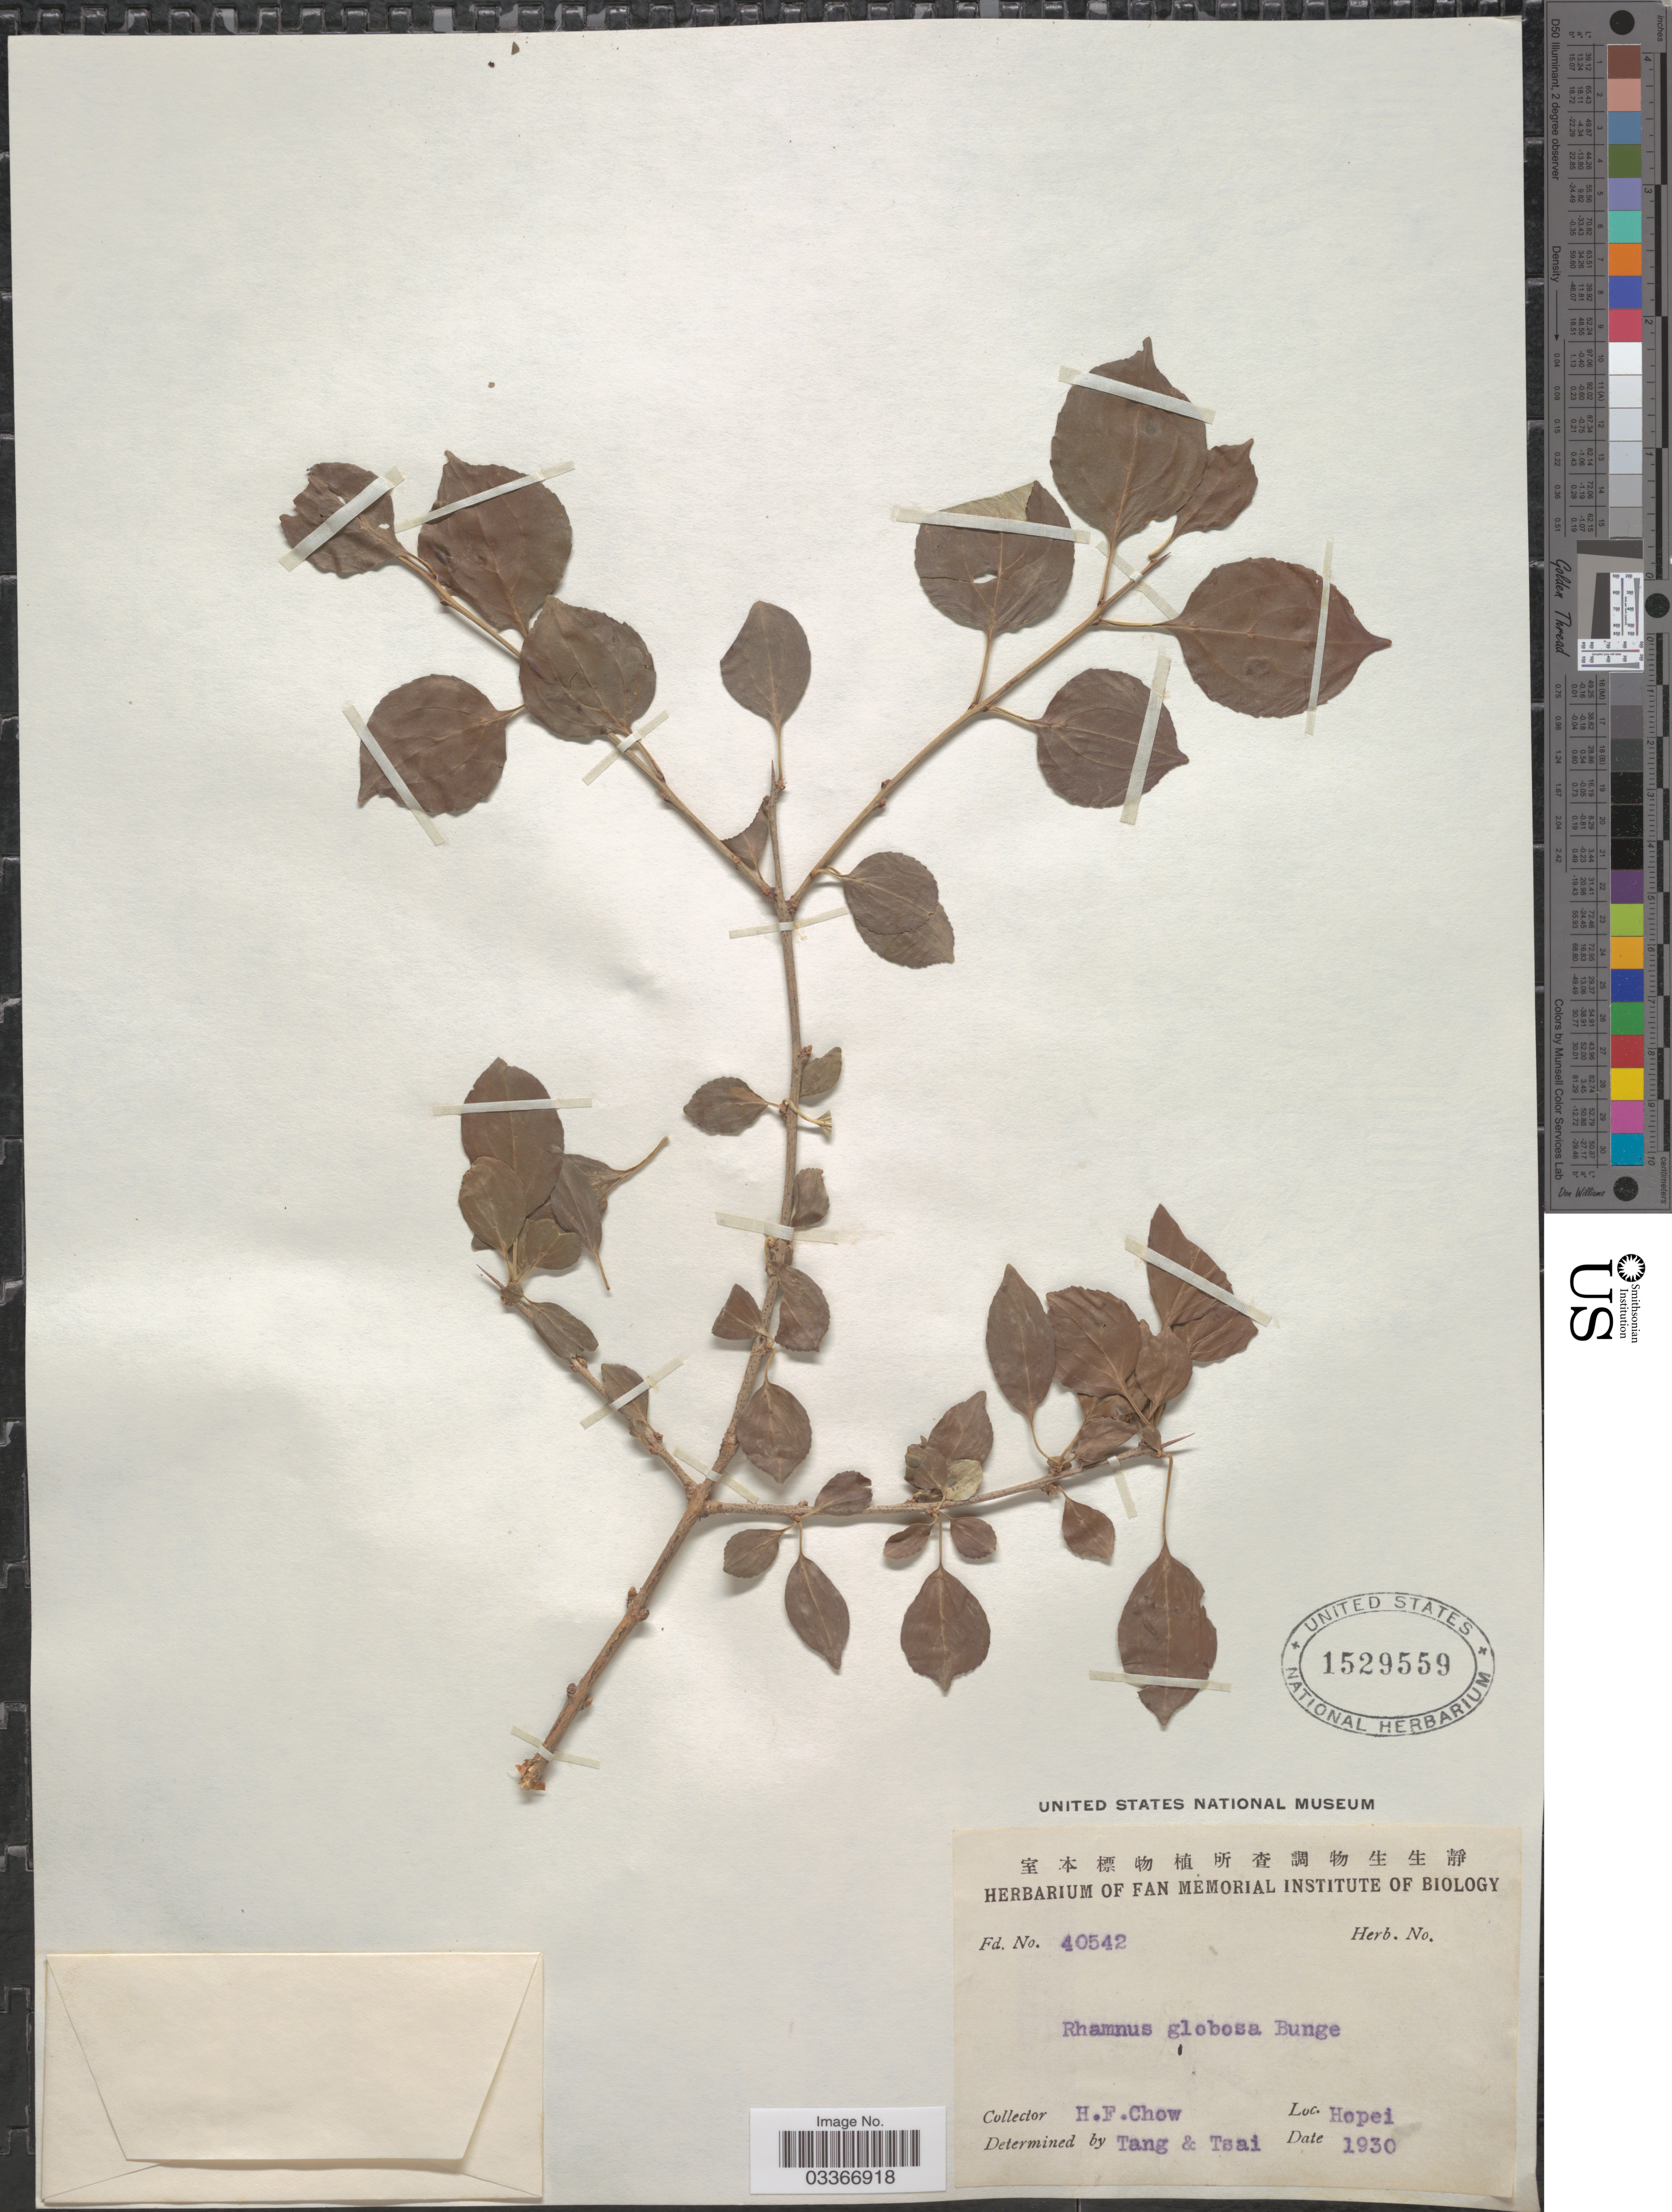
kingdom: Plantae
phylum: Tracheophyta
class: Magnoliopsida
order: Rosales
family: Rhamnaceae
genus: Rhamnus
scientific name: Rhamnus globosa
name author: Bunge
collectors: H. Chow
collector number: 40542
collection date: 1930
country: China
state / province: Hebei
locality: Hopei.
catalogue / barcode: US 1529559